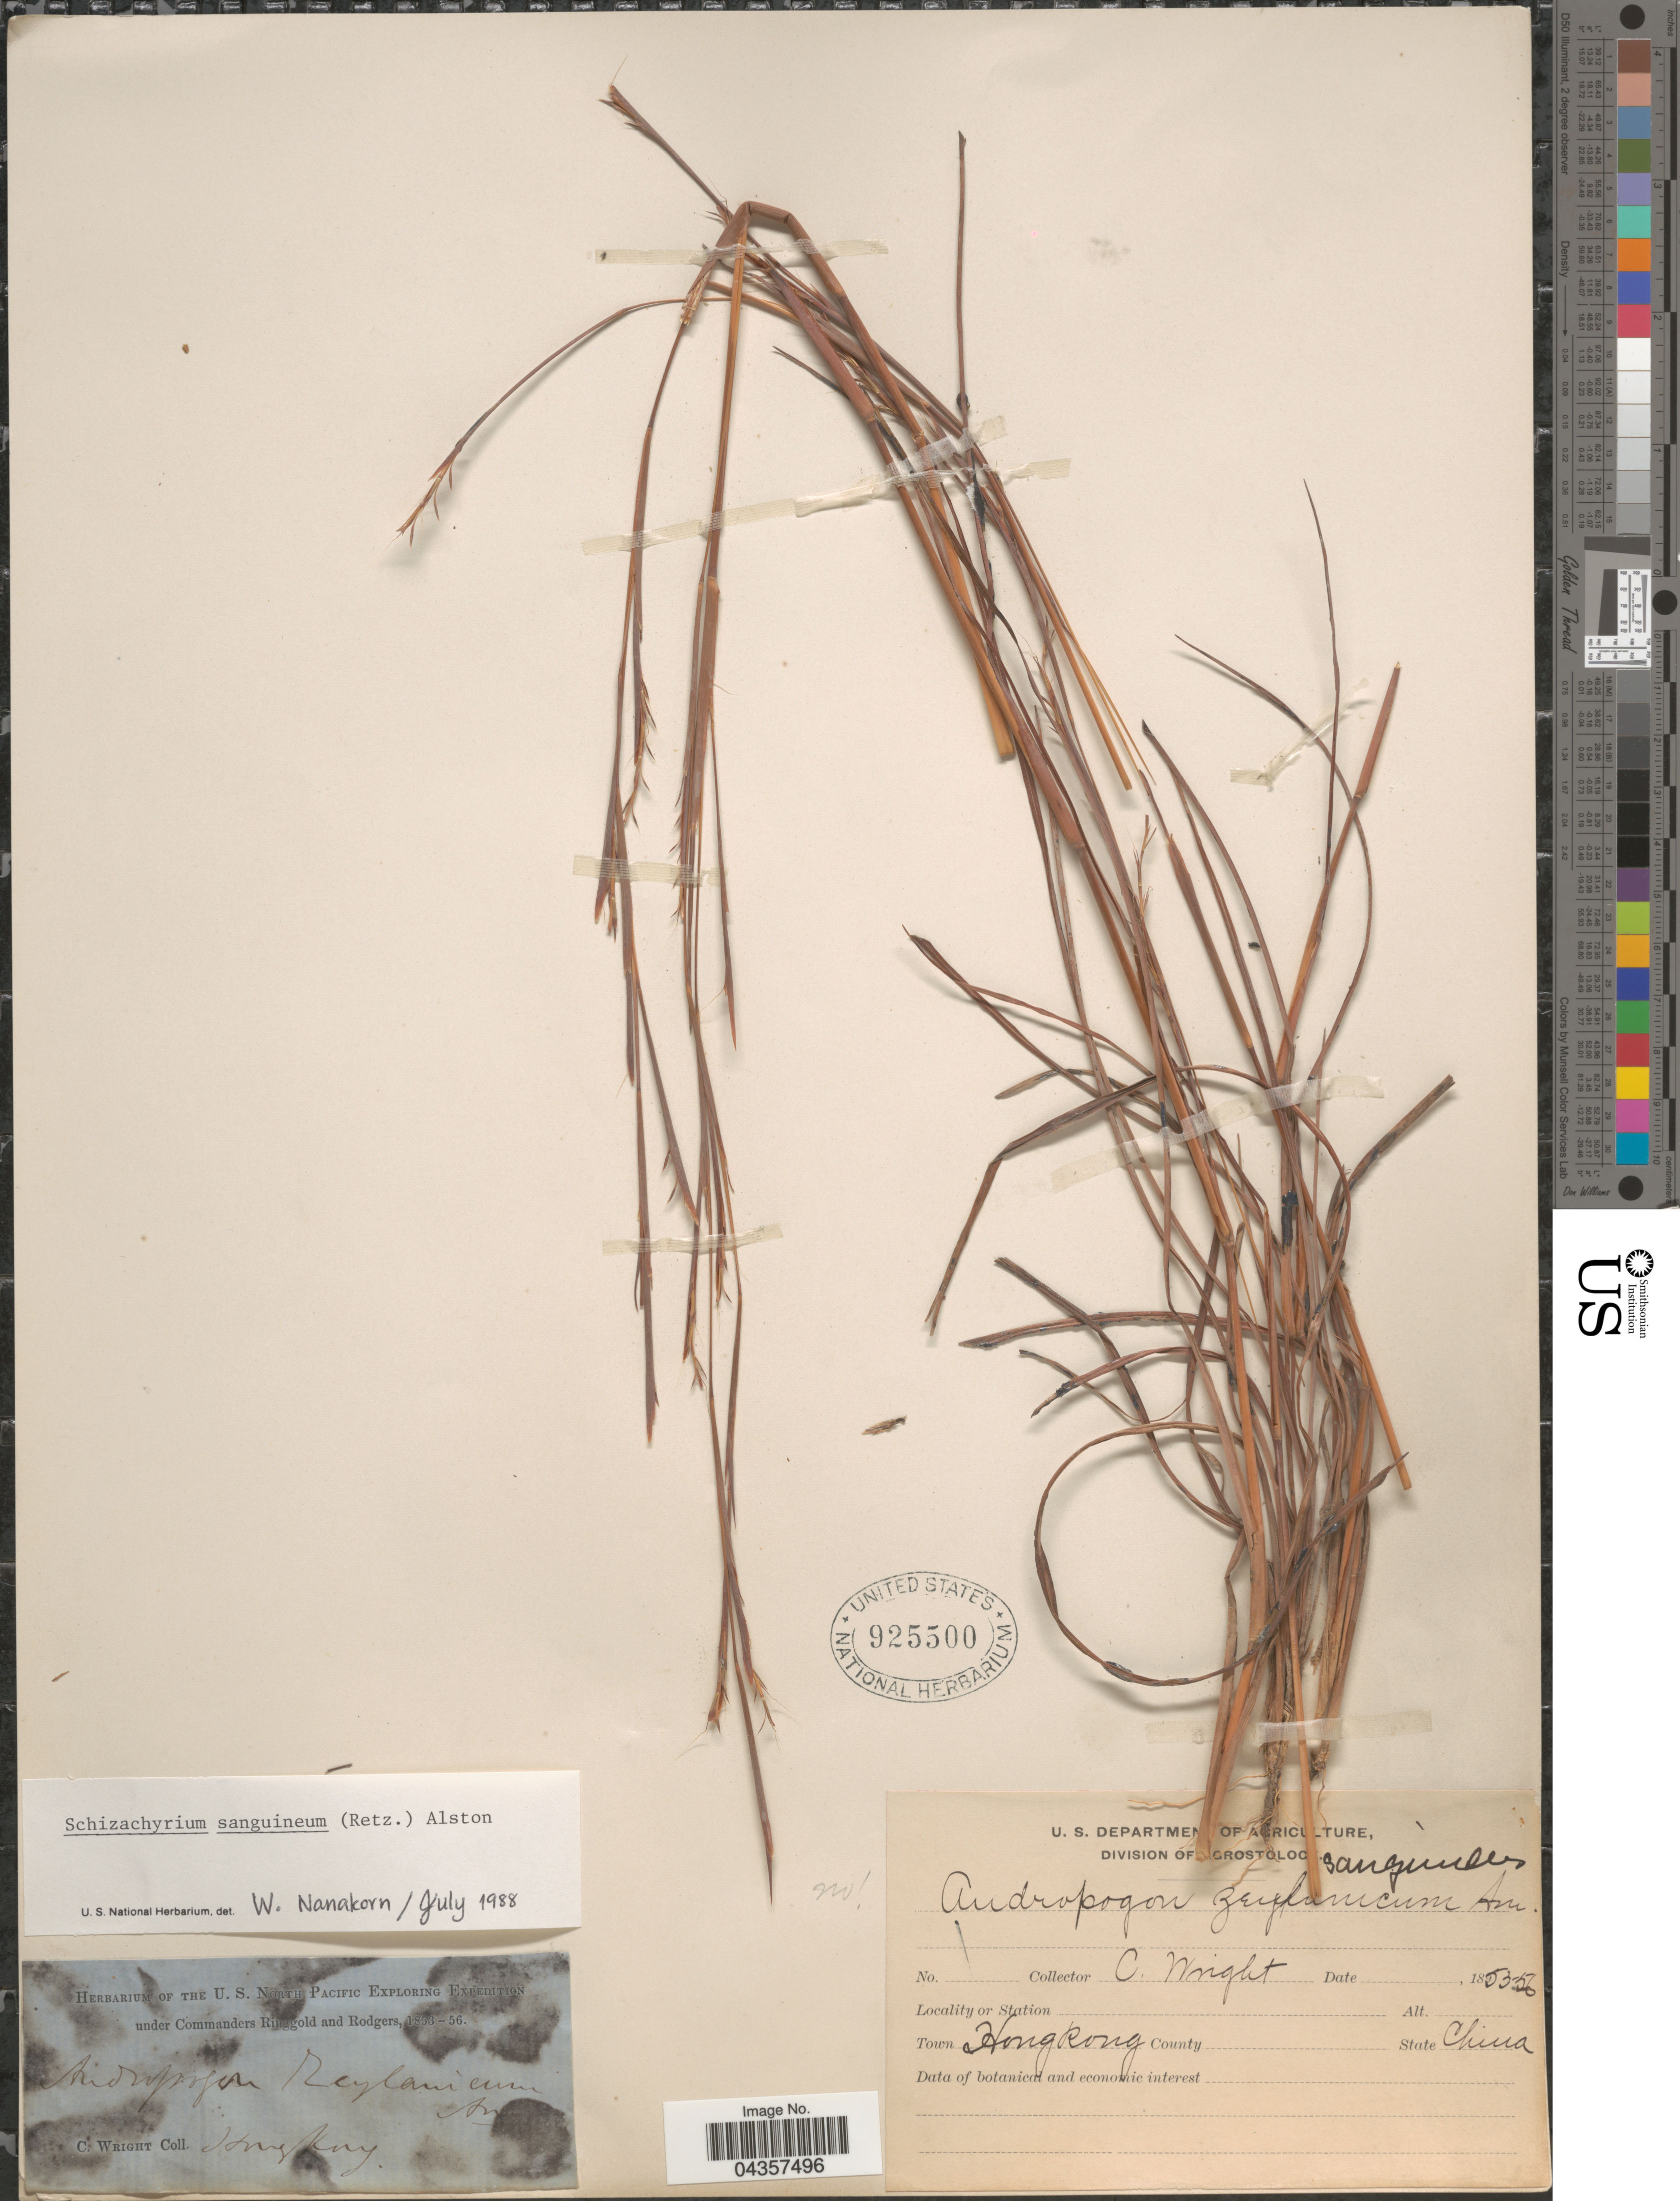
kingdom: Plantae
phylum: Tracheophyta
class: Liliopsida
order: Poales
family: Poaceae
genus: Schizachyrium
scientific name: Schizachyrium sanguineum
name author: (Retz.) Alston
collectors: C. Wright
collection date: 1853/1856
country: China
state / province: Hong Kong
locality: U.S. North Pacific Exploring Expedition. Town Hong Kong.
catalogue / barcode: US 925500